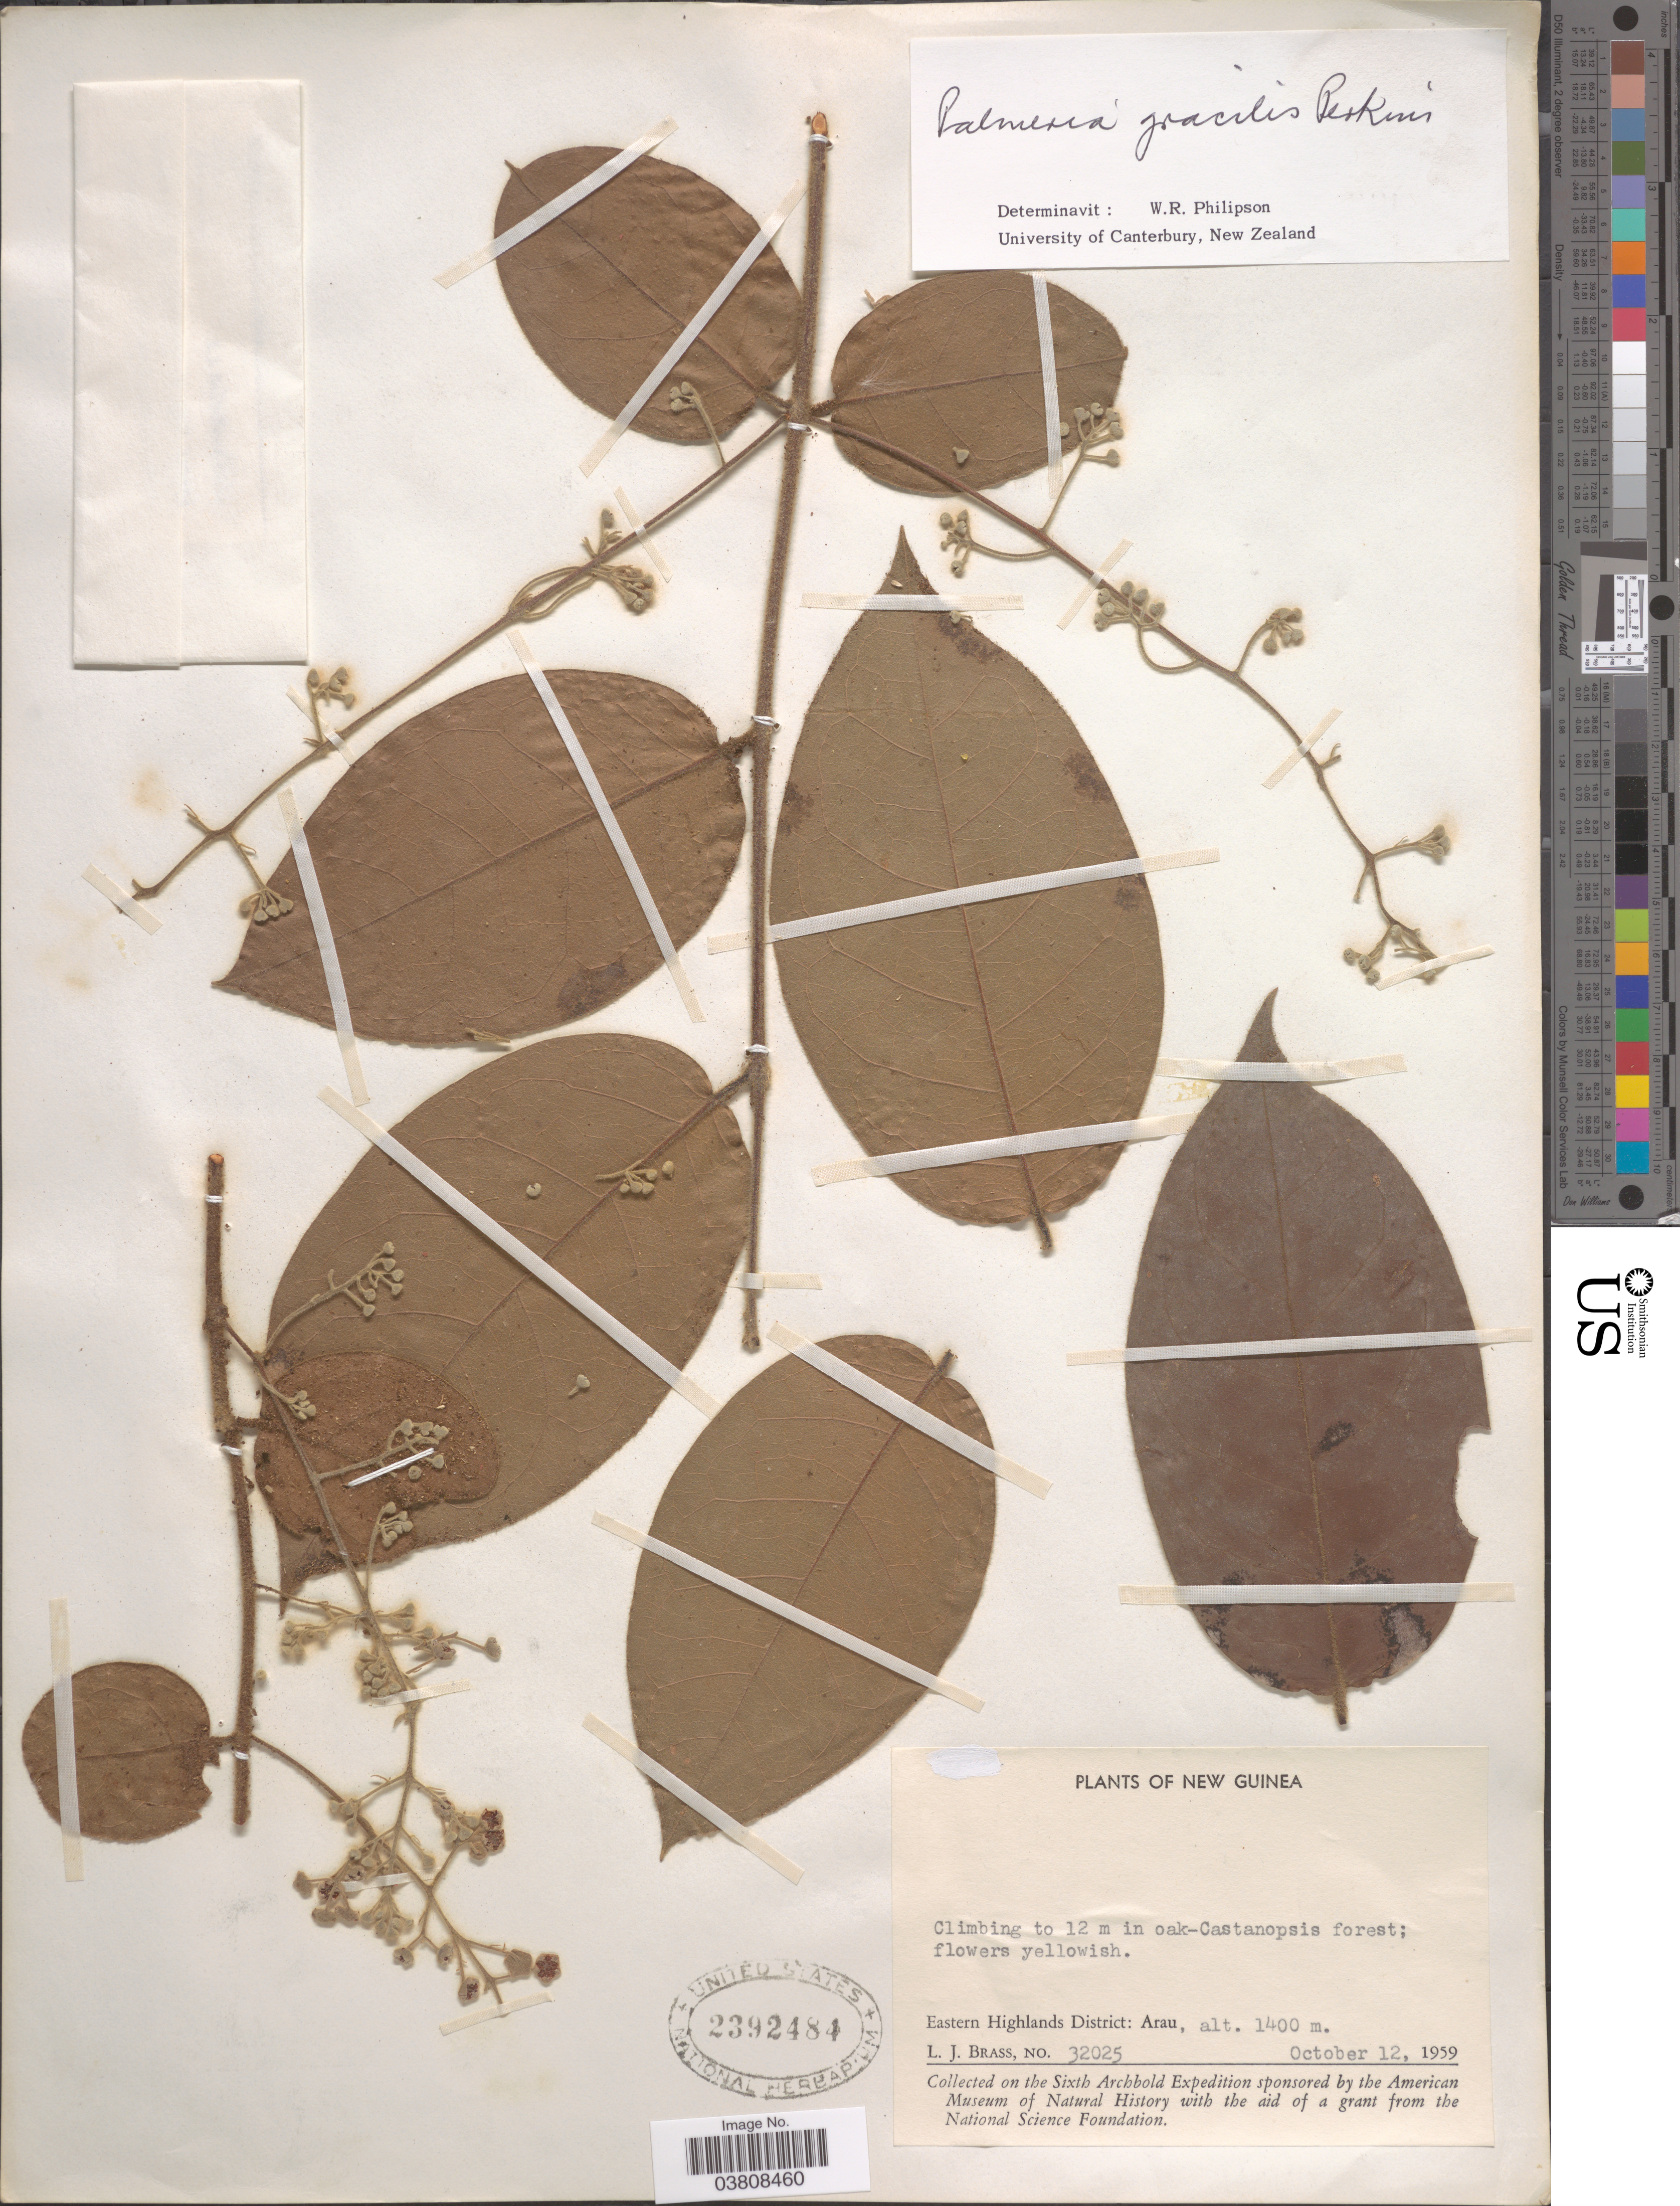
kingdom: Plantae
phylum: Tracheophyta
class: Magnoliopsida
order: Laurales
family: Monimiaceae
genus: Palmeria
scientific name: Palmeria gracilis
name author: Perkins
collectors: L. J. Brass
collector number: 32025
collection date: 1959-10-12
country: Papua New Guinea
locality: New Guinea. Eastern Highlands District: Arau.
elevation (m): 1400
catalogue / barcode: US 2392484